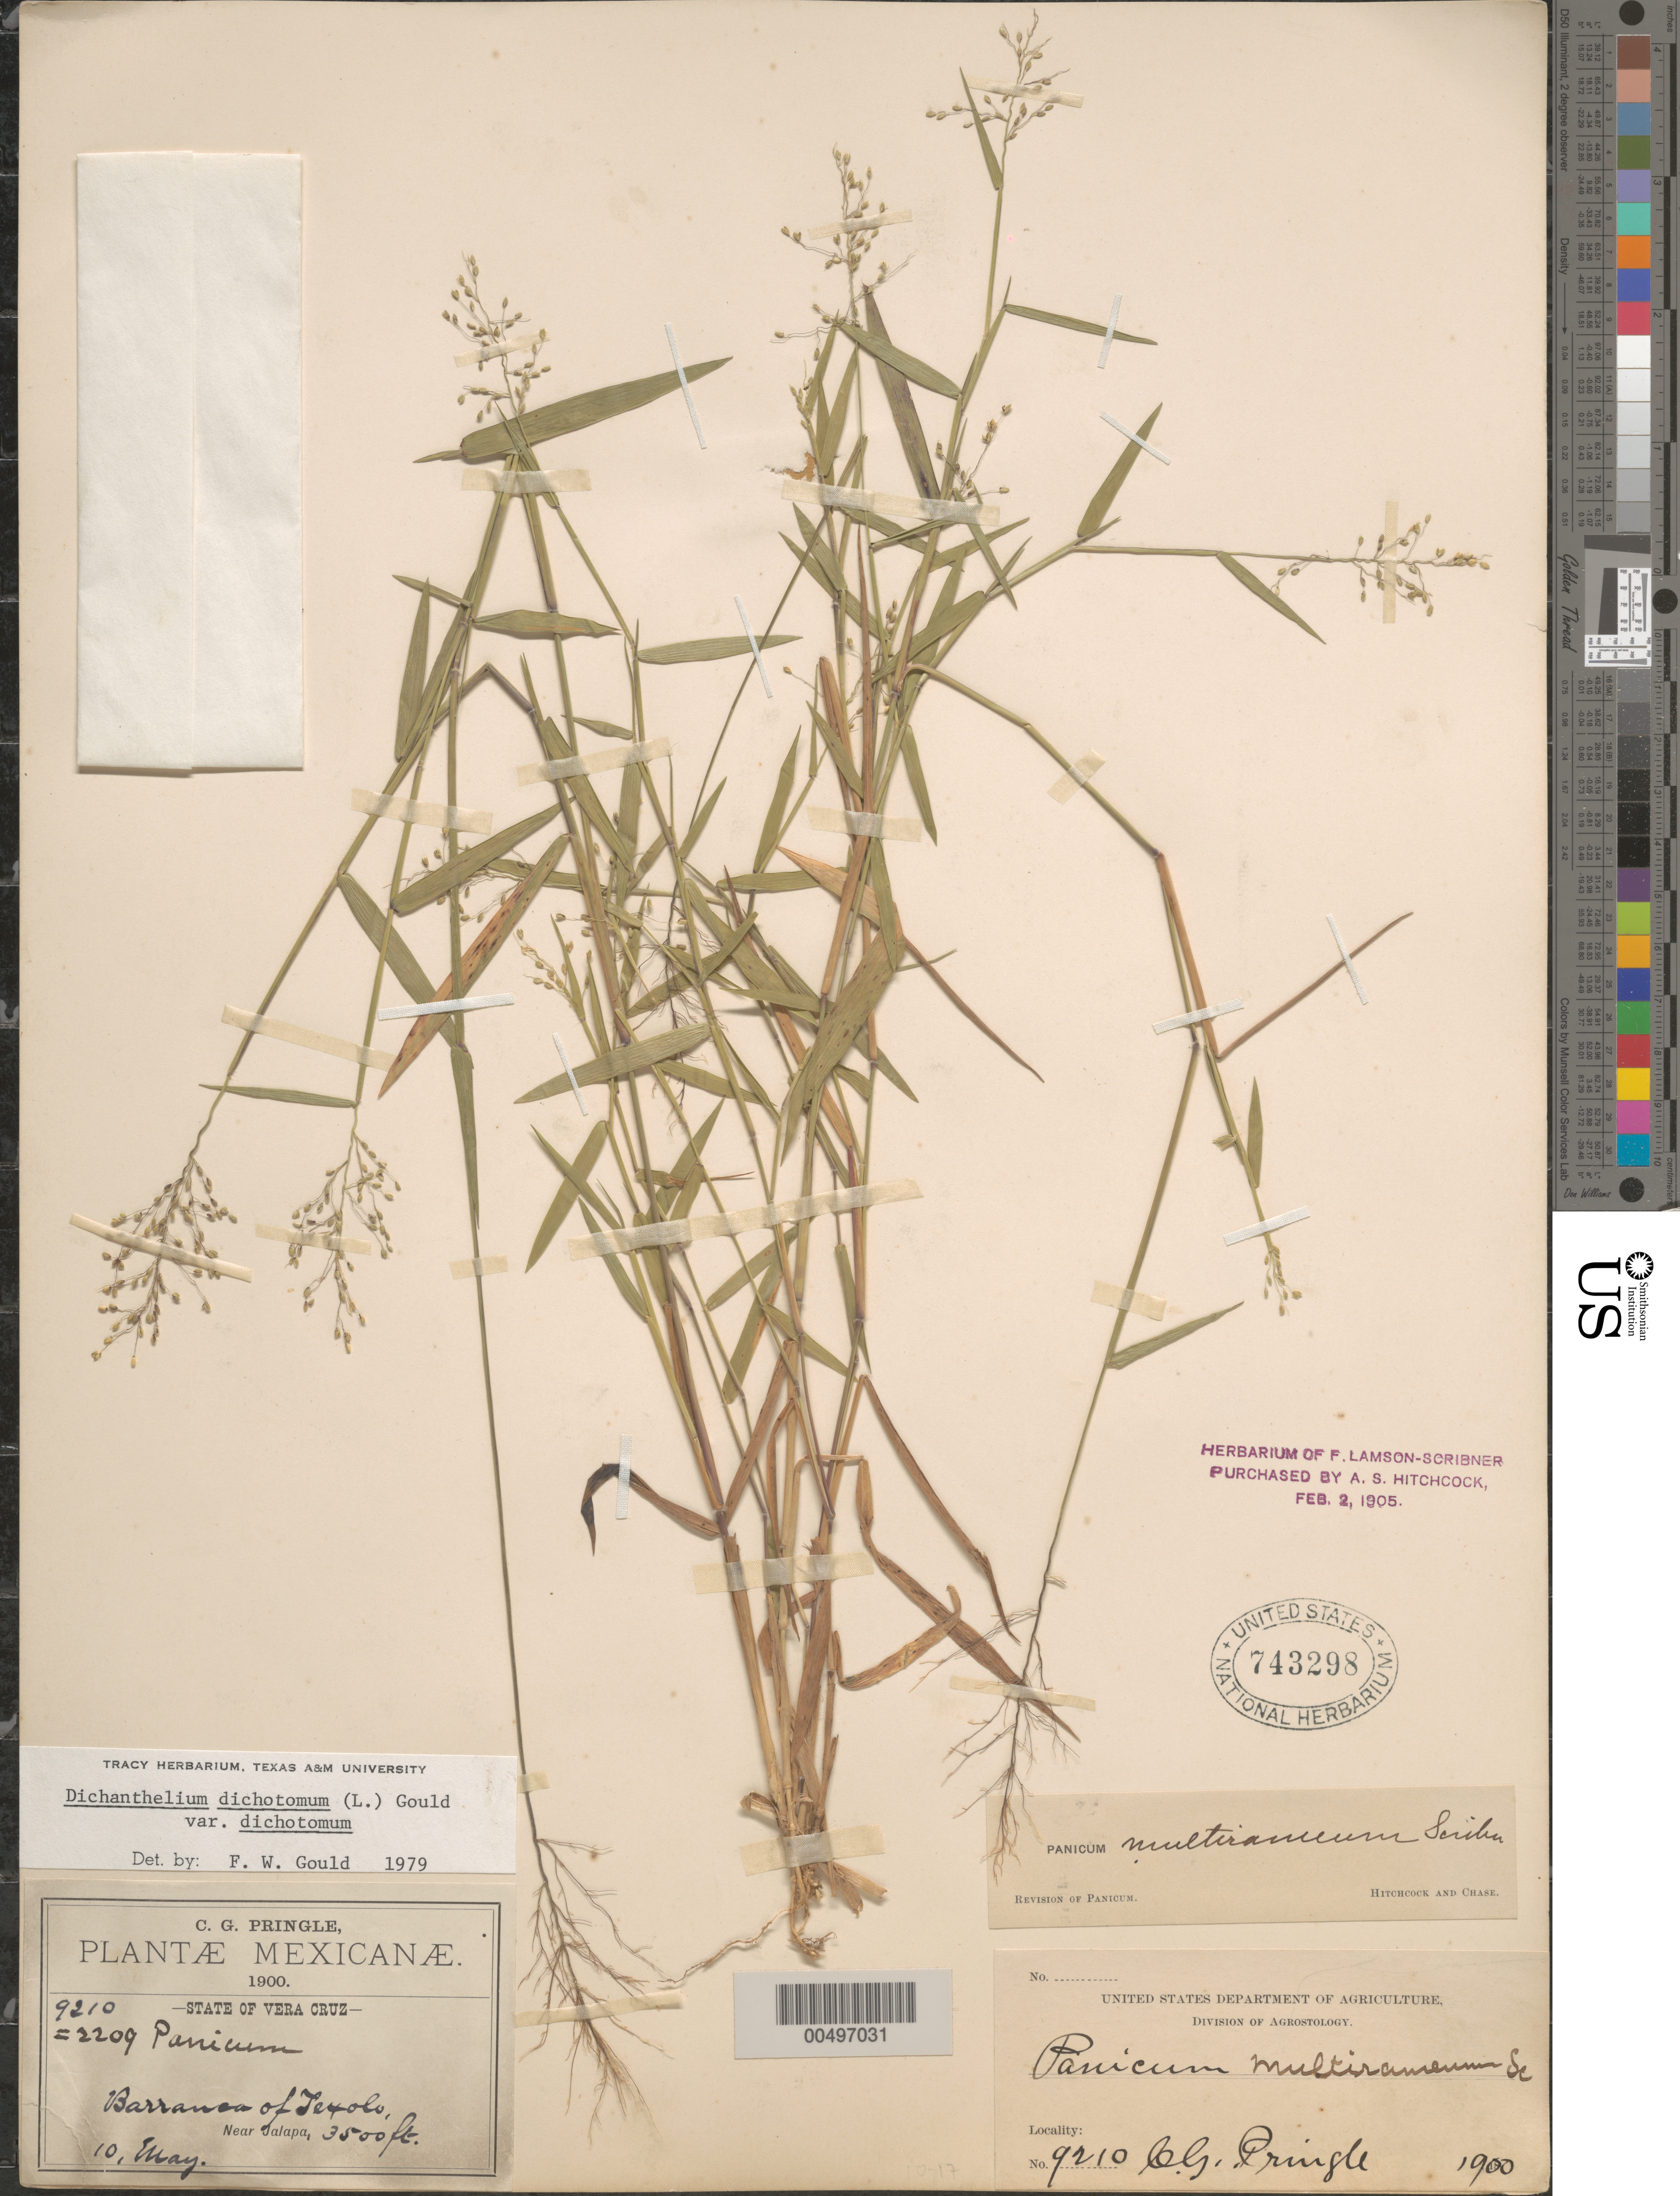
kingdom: Plantae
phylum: Tracheophyta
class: Liliopsida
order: Poales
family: Poaceae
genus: Dichanthelium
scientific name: Dichanthelium dichotomum var. dichotomum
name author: (L.) Gould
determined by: Gould, F. W.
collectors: C. G. Pringle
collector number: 9210/2209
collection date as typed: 10 May 1900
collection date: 1900-05-10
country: Mexico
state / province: Veracruz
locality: Barranca of Texolo, near Jalapa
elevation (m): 1067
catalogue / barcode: US 743298